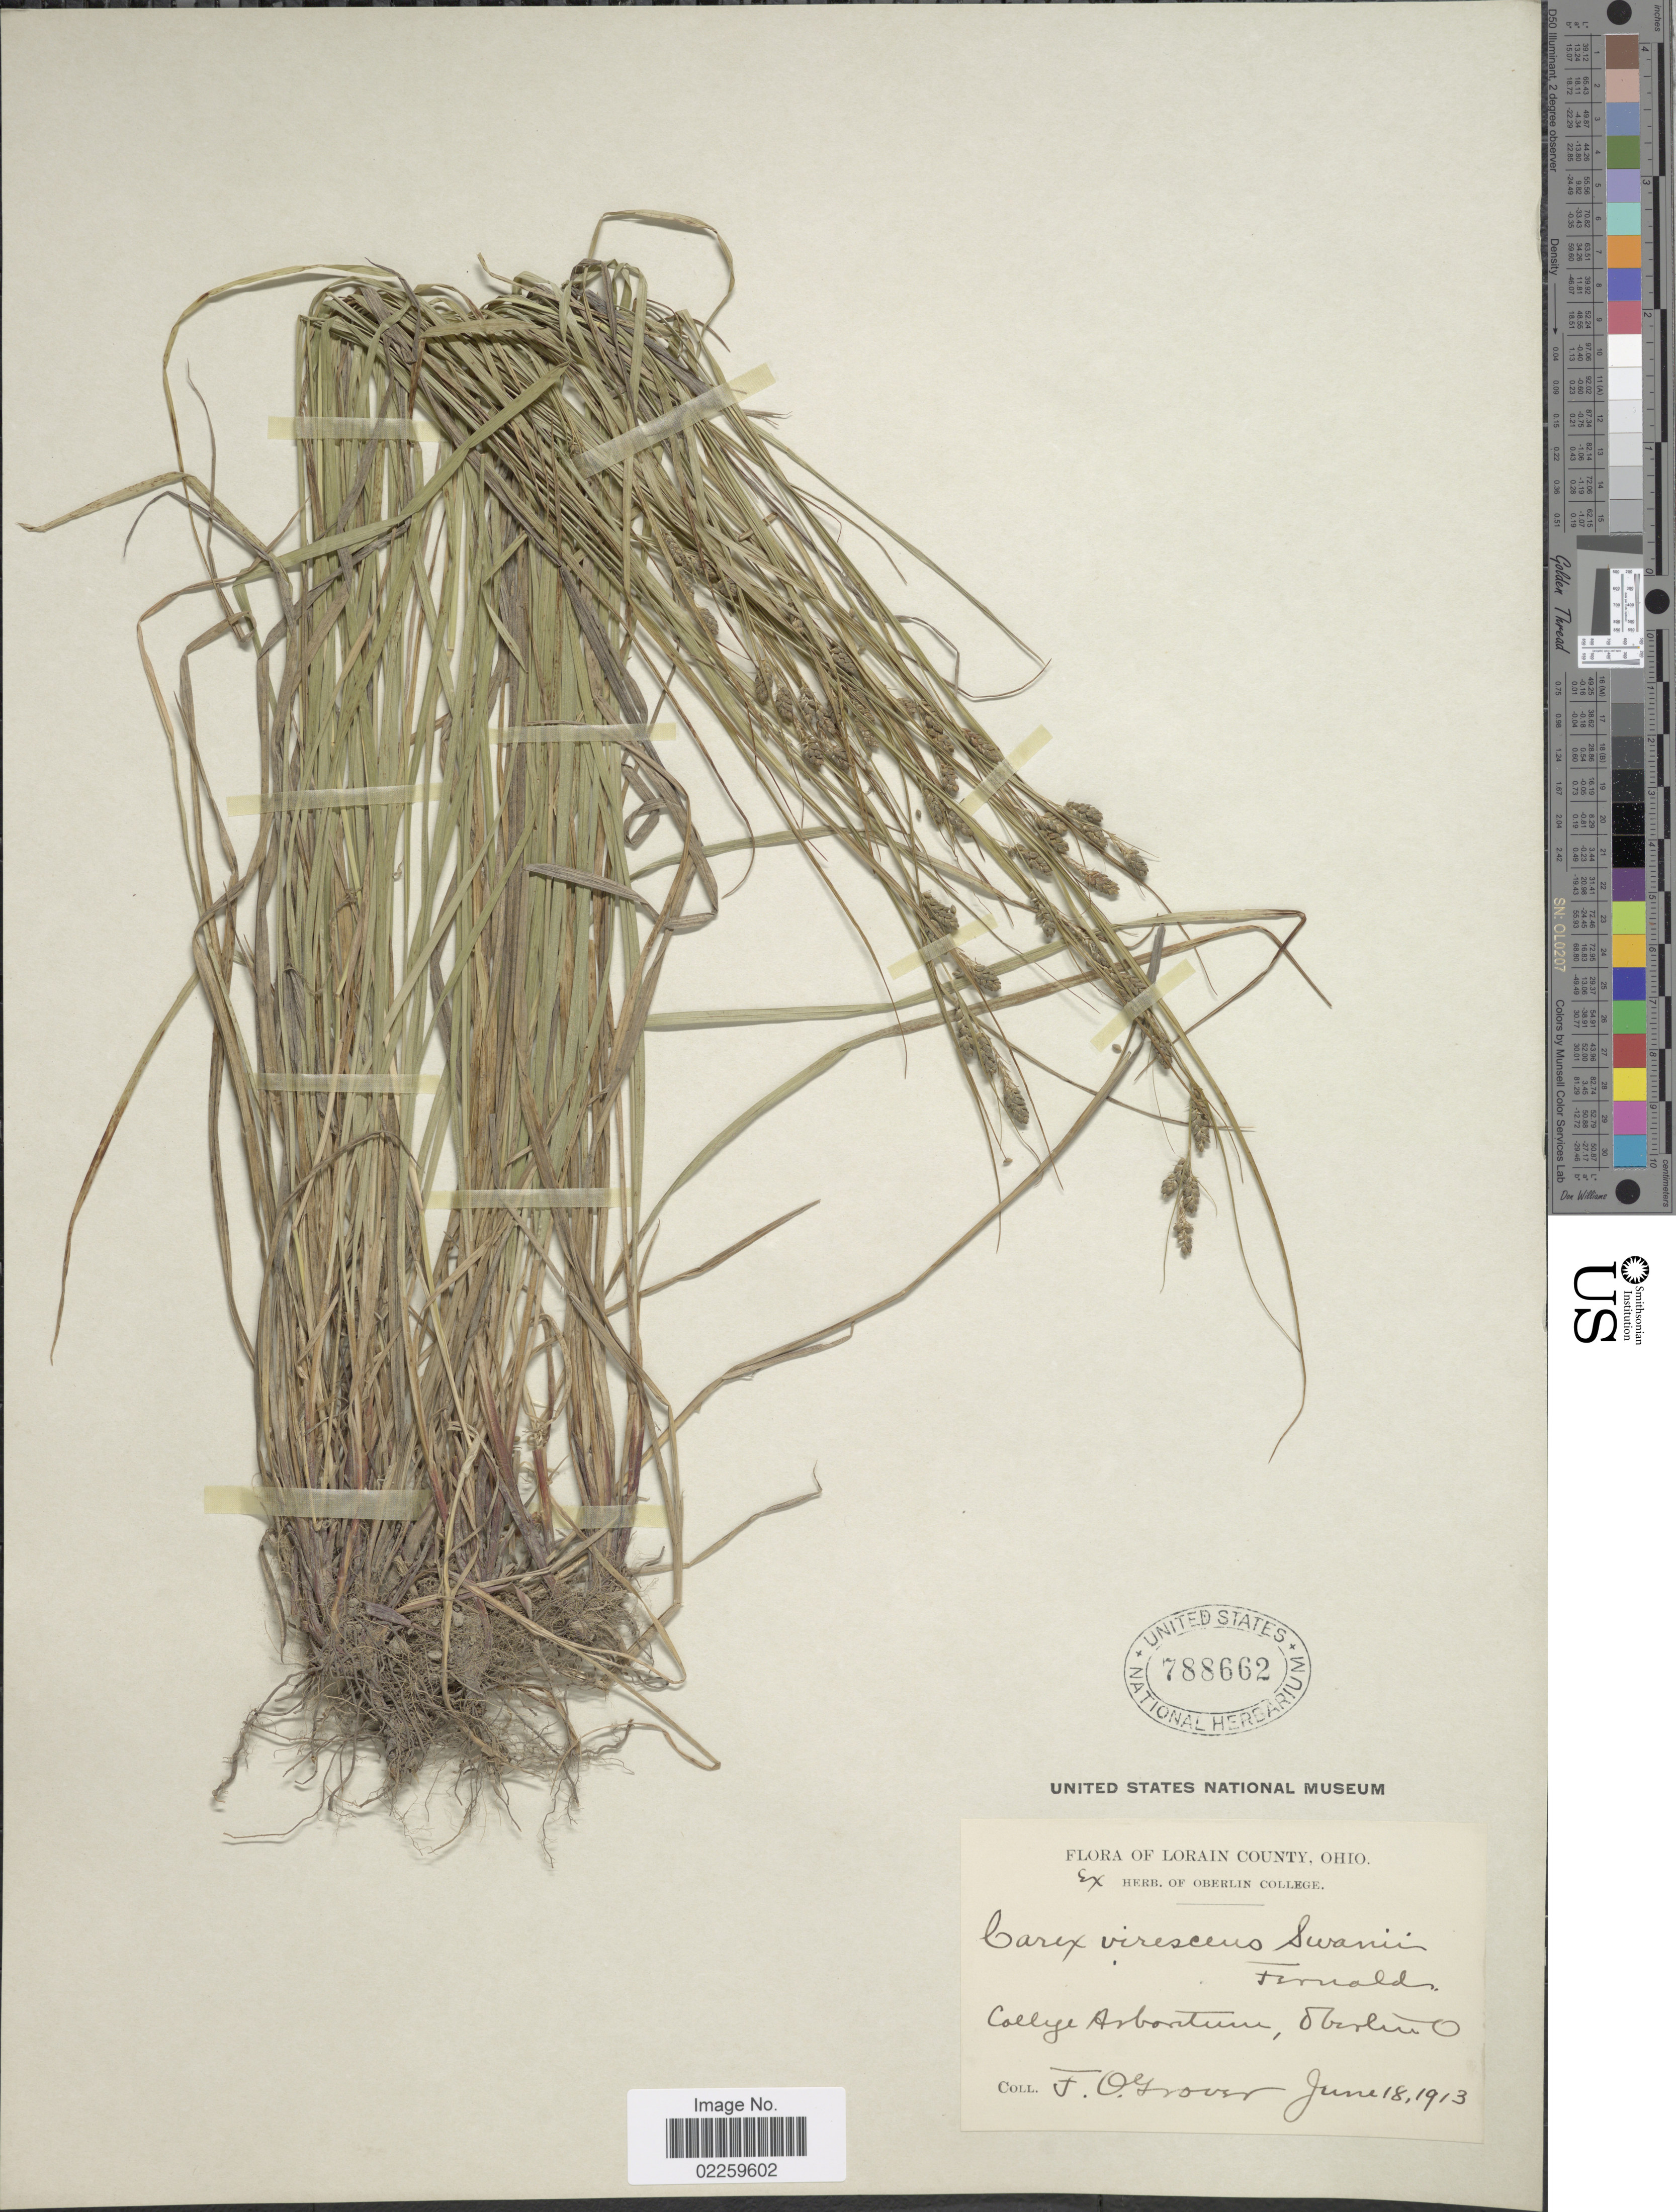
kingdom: Plantae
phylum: Tracheophyta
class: Liliopsida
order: Poales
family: Cyperaceae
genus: Carex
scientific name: Carex swanii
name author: (Fernald) Mack.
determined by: Strong, Mark T., (BOT), Smithsonian Institution - National Museum of Natural History (UNITED STATES)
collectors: F. Grover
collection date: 1913-06-18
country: United States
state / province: Ohio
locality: College Arboretum, Oberlin O. Lorain County.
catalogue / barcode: US 788662